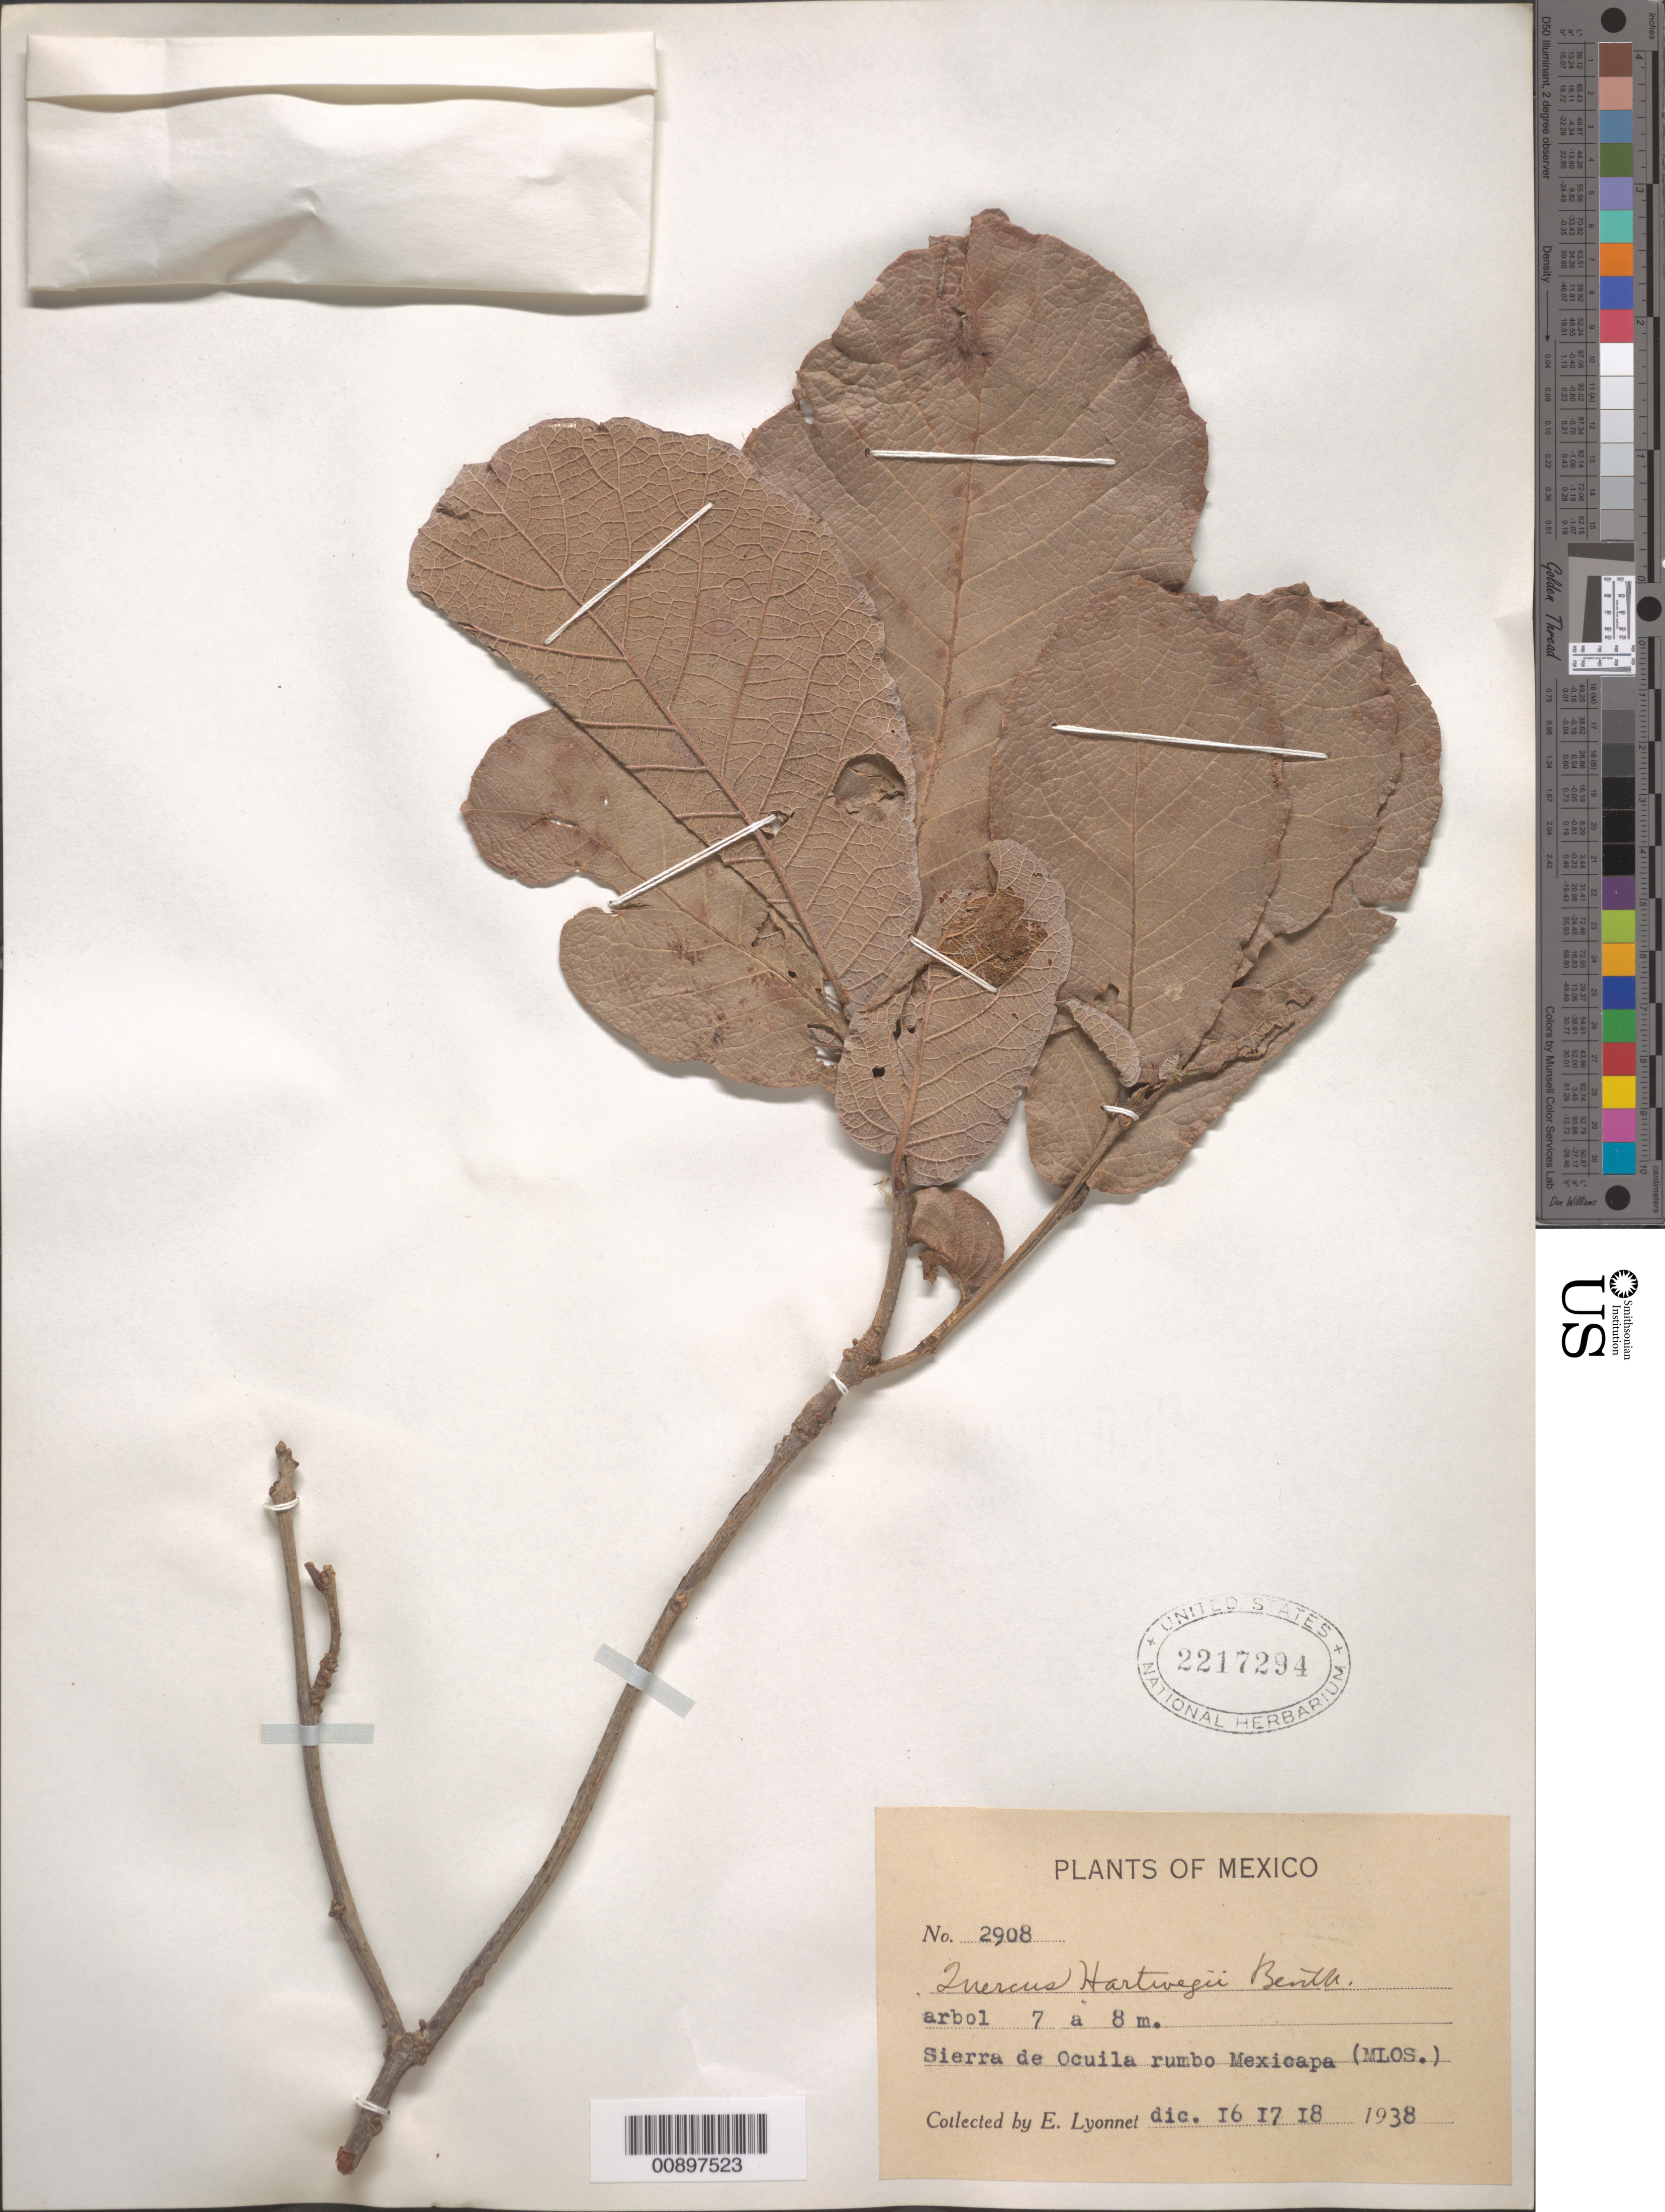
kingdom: Plantae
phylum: Tracheophyta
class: Magnoliopsida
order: Fagales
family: Fagaceae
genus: Quercus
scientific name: Quercus hartwegii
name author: Benth.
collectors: Bro. E. Lyonnet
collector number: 2908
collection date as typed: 16 Dec 1938 to 18 Dec 1938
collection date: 1938-12-16/1938-12-18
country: Mexico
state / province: Morelos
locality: Sierra de Ocuila rumbo Mexicapa (Morelos).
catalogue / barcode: US 2217294